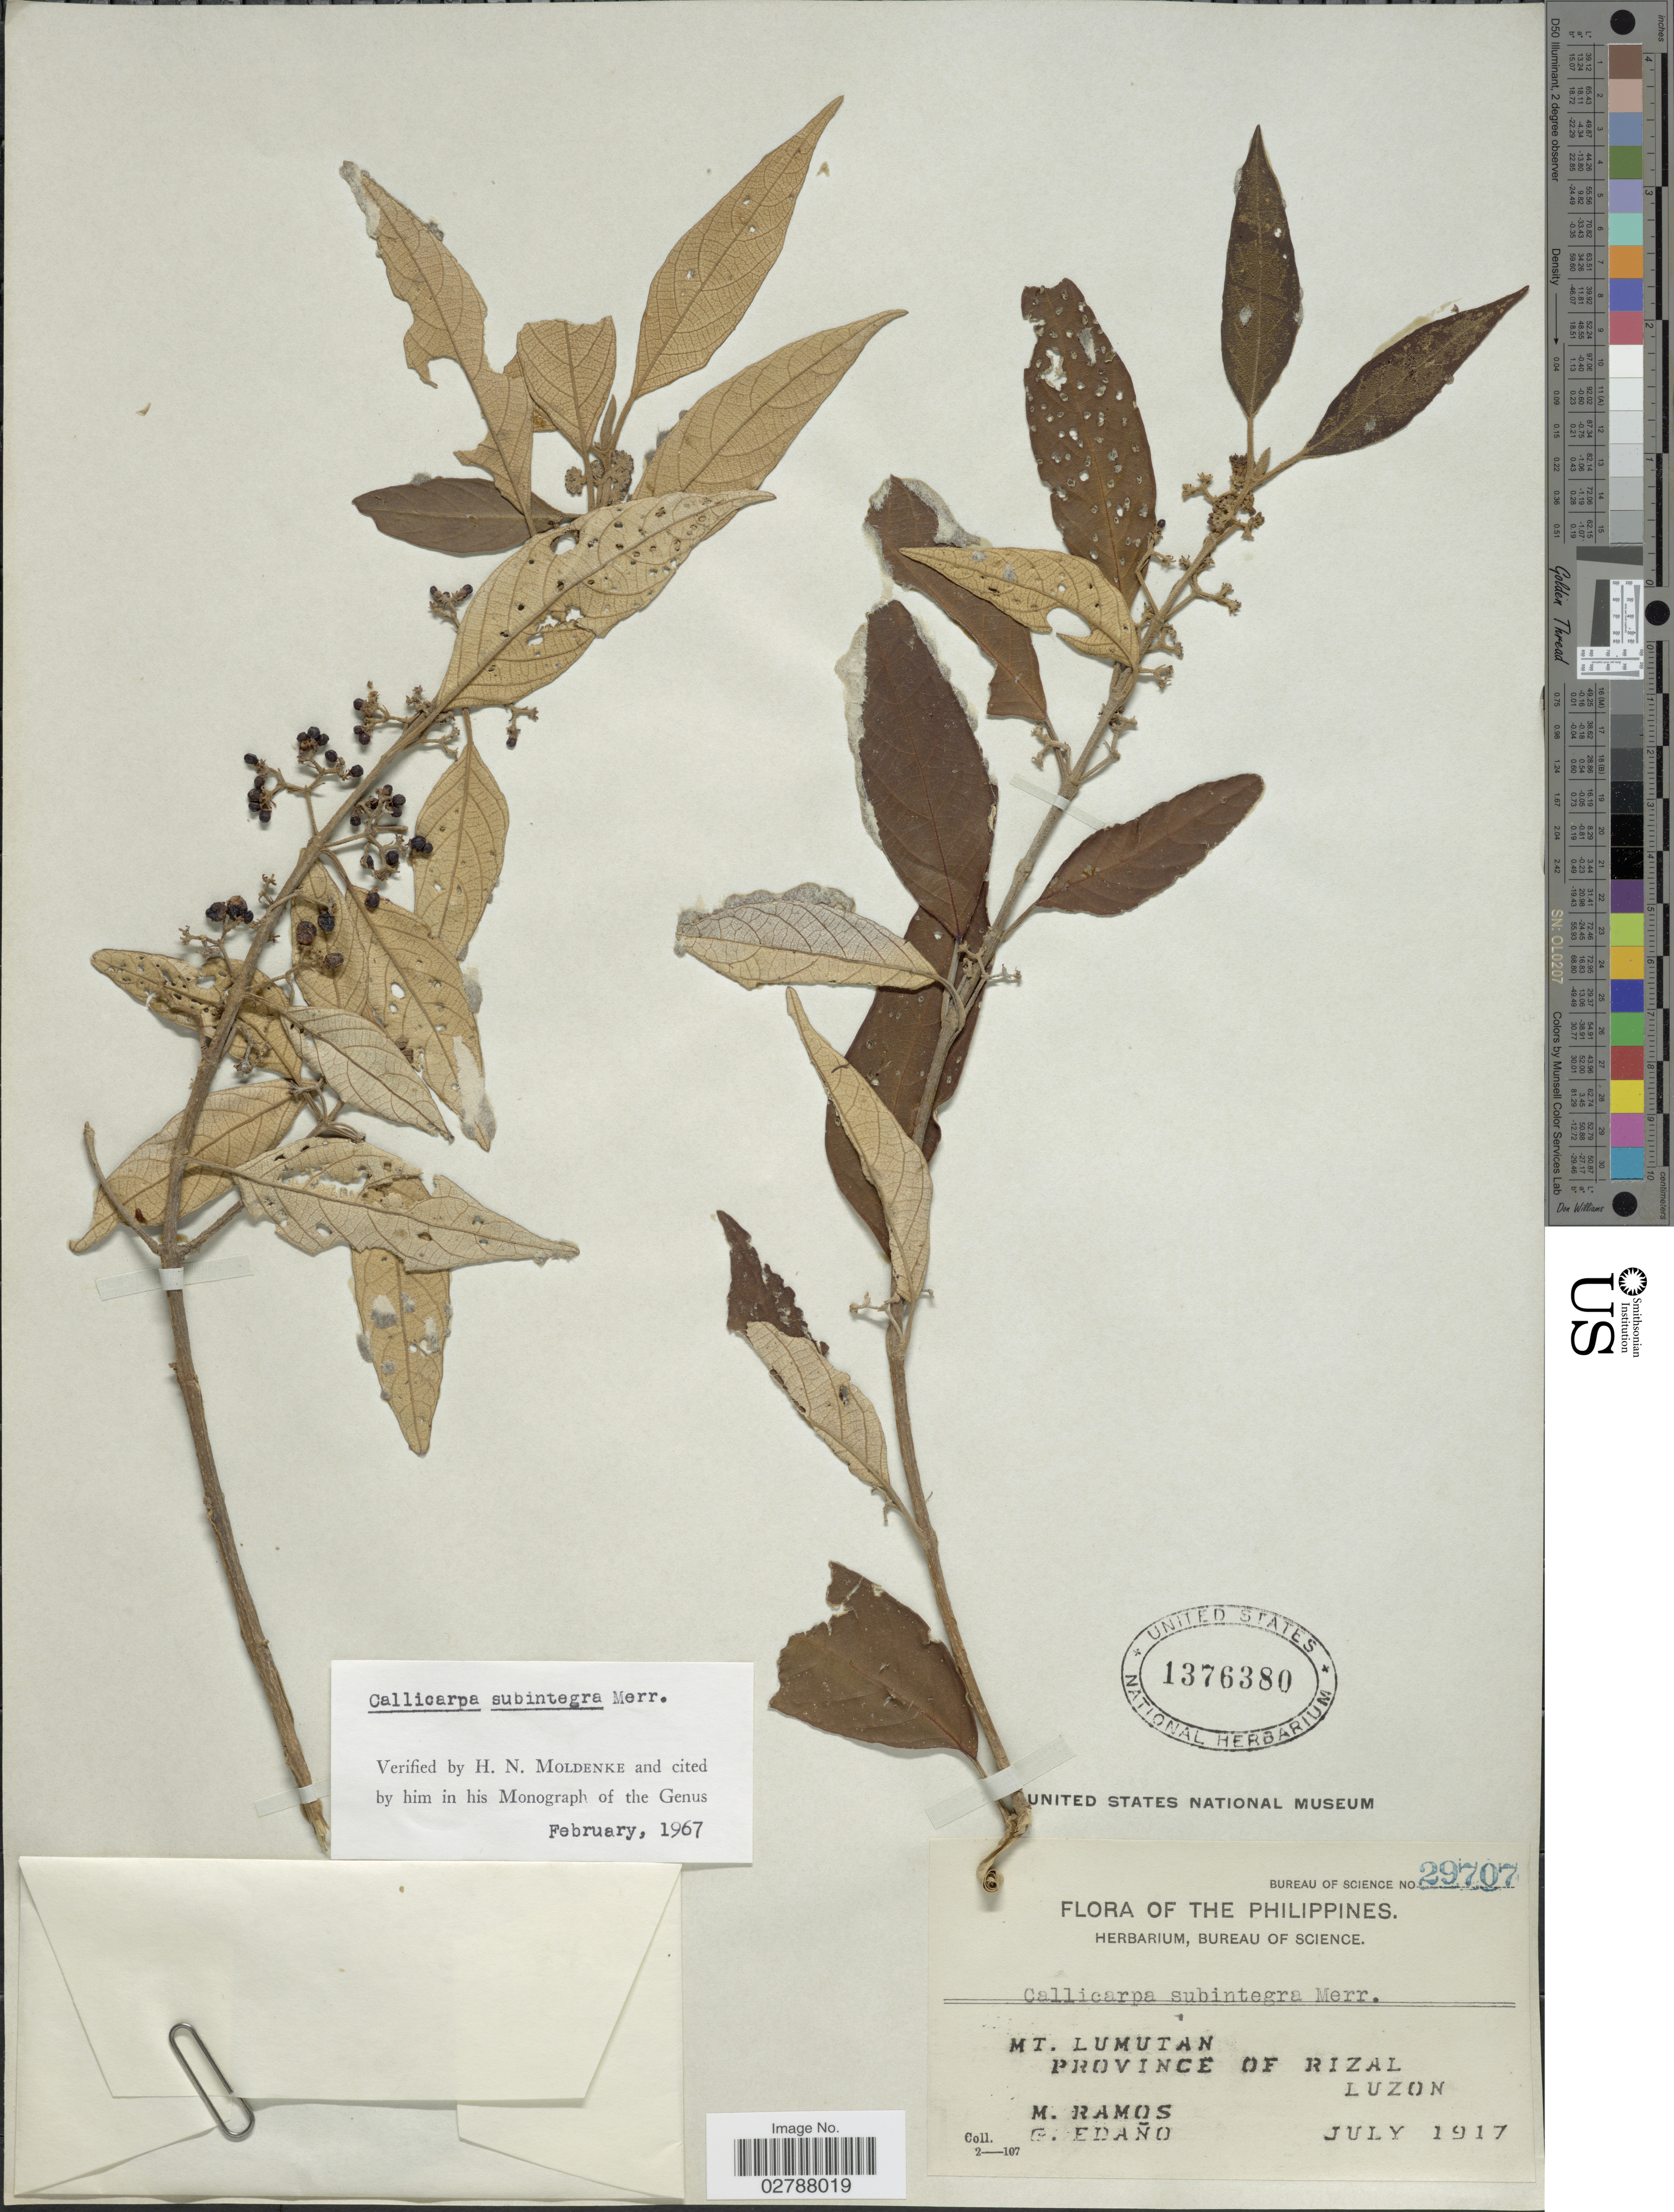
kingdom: Plantae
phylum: Tracheophyta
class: Magnoliopsida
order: Lamiales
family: Lamiaceae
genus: Callicarpa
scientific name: Callicarpa subintegra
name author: Merr.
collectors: M. Ramos & G. Edaño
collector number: Bureau of Science29707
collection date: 1917-07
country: Philippines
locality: Mt. Lumutan, Province of Rizal, Luzon.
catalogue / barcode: US 1376380